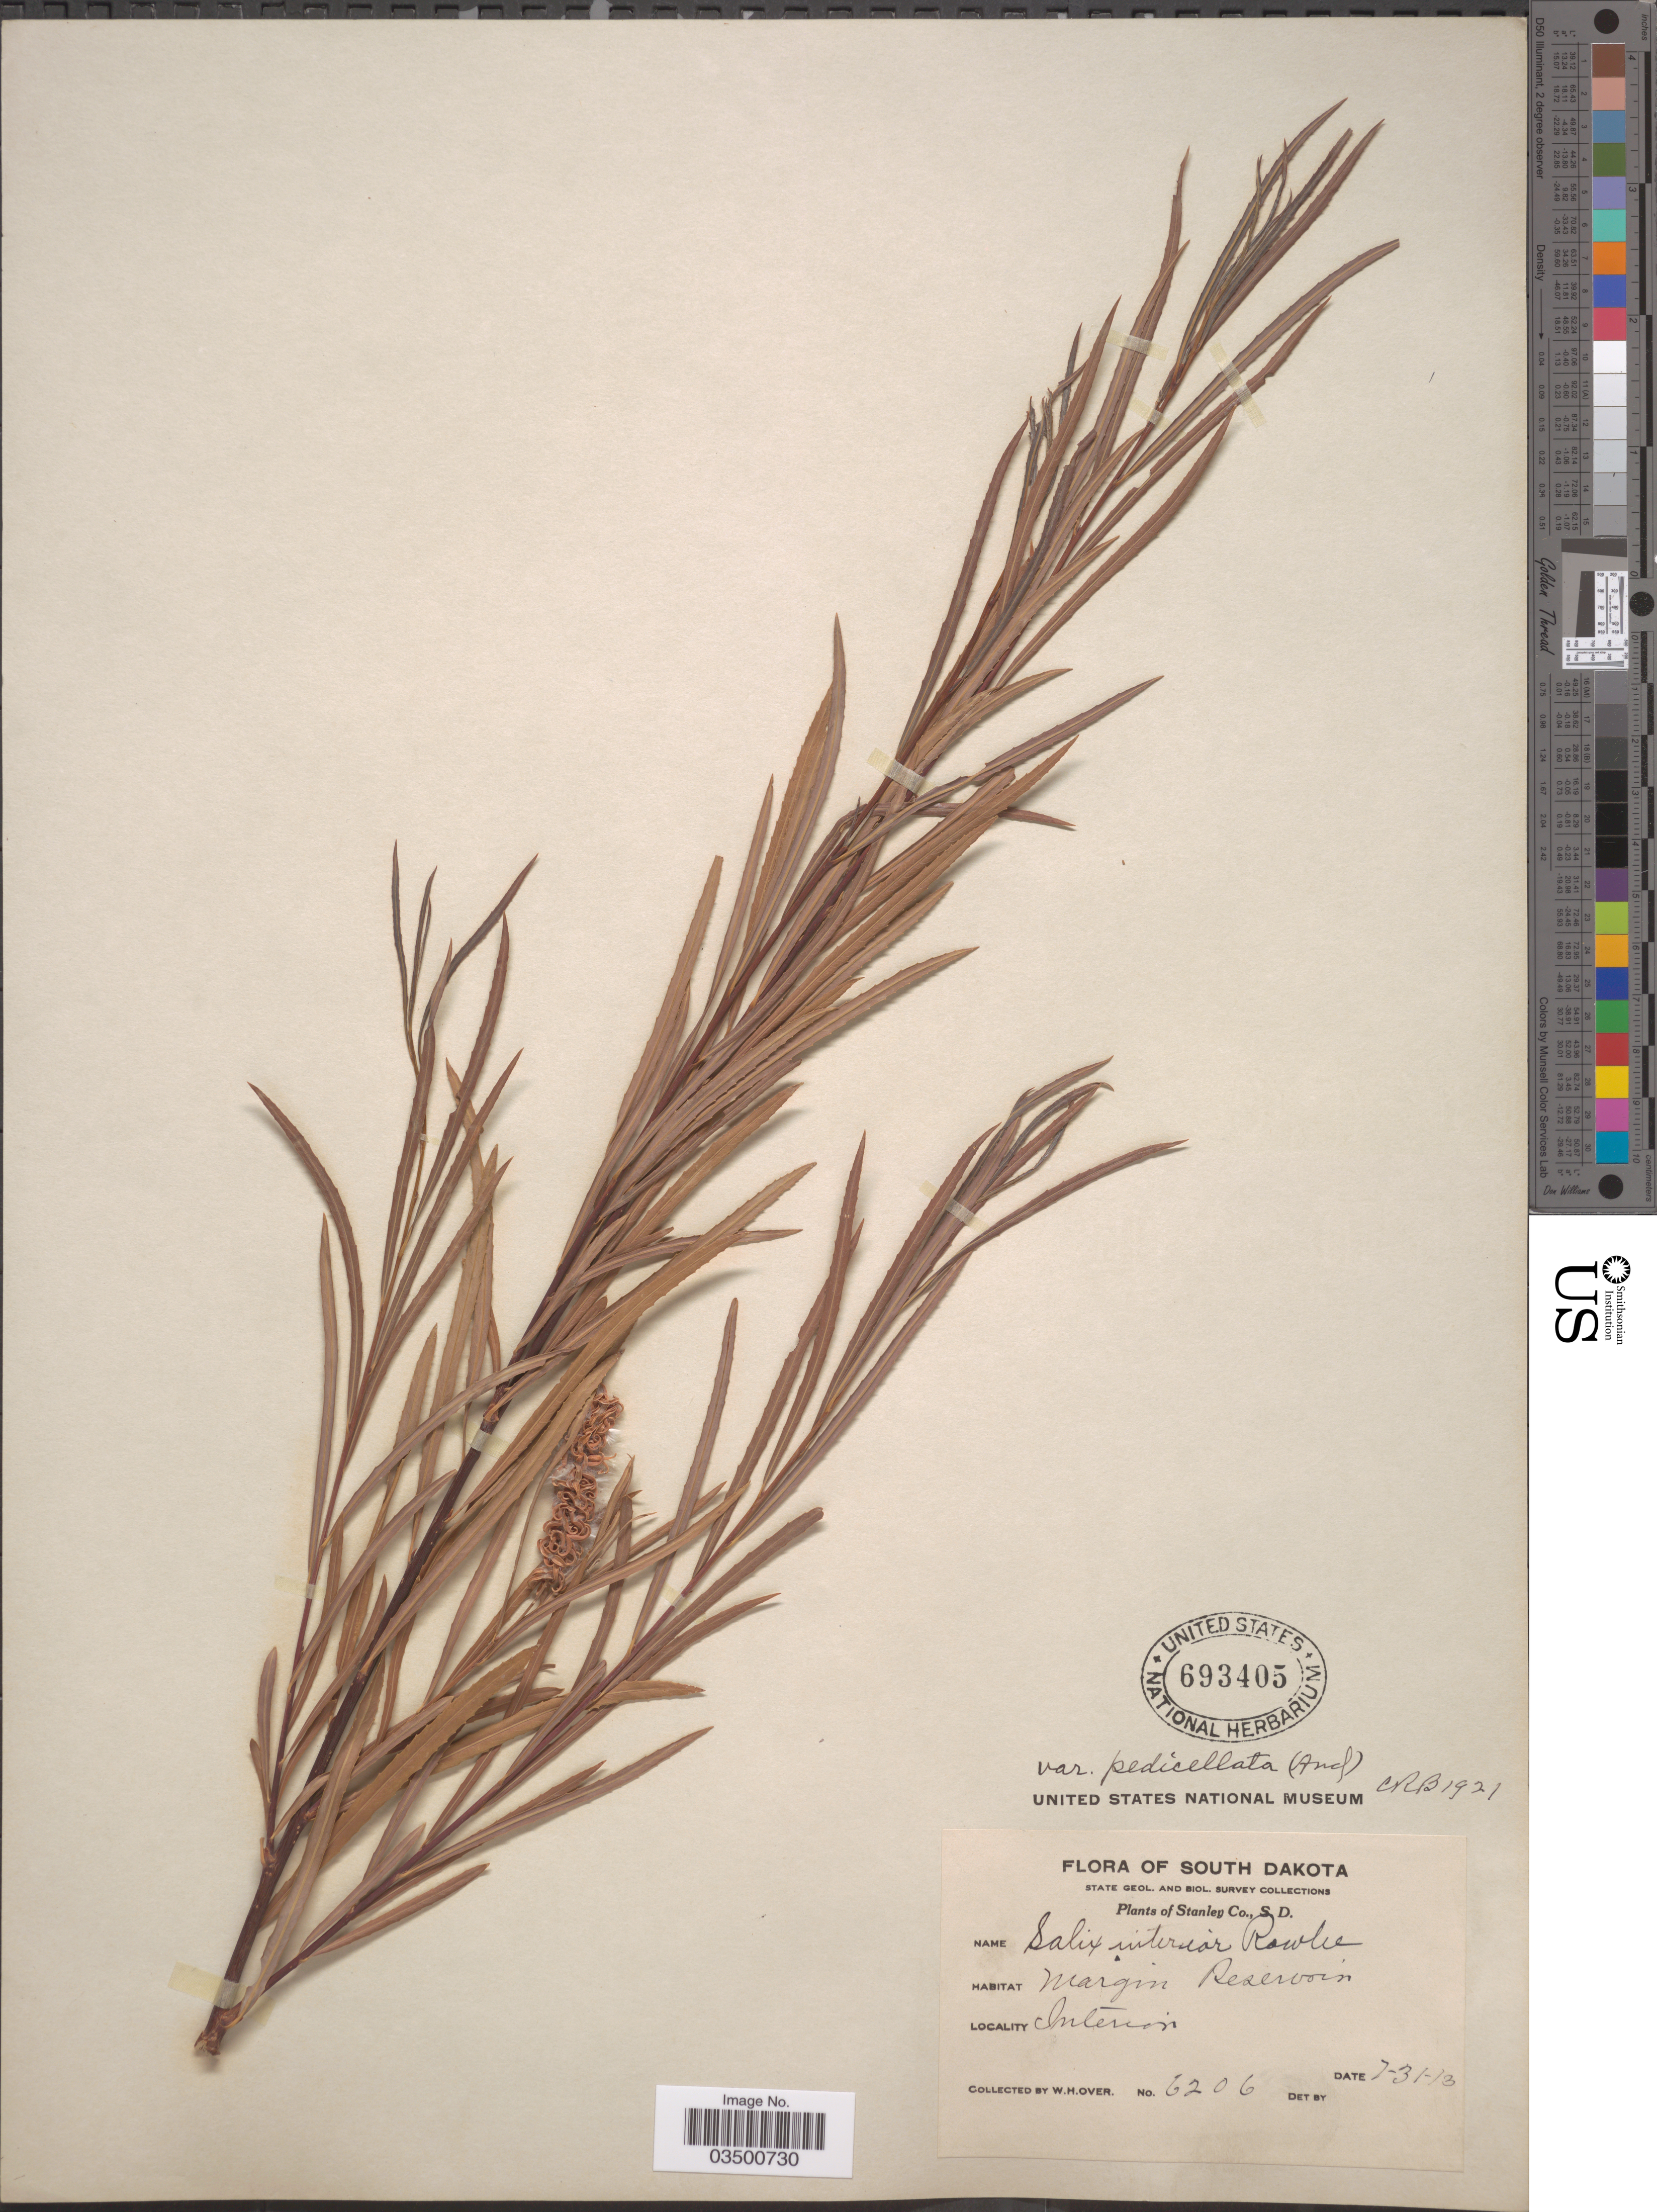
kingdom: Plantae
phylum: Tracheophyta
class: Magnoliopsida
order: Malpighiales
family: Salicaceae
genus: Salix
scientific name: Salix interior var. pedicellata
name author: (Andersson) C.R. Ball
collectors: W. Over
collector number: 6206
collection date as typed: Transcribed d/m/y: 31/7/13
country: United States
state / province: South Dakota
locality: Stanley Co. Margin Reservoir. Interior.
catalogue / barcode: US 693405